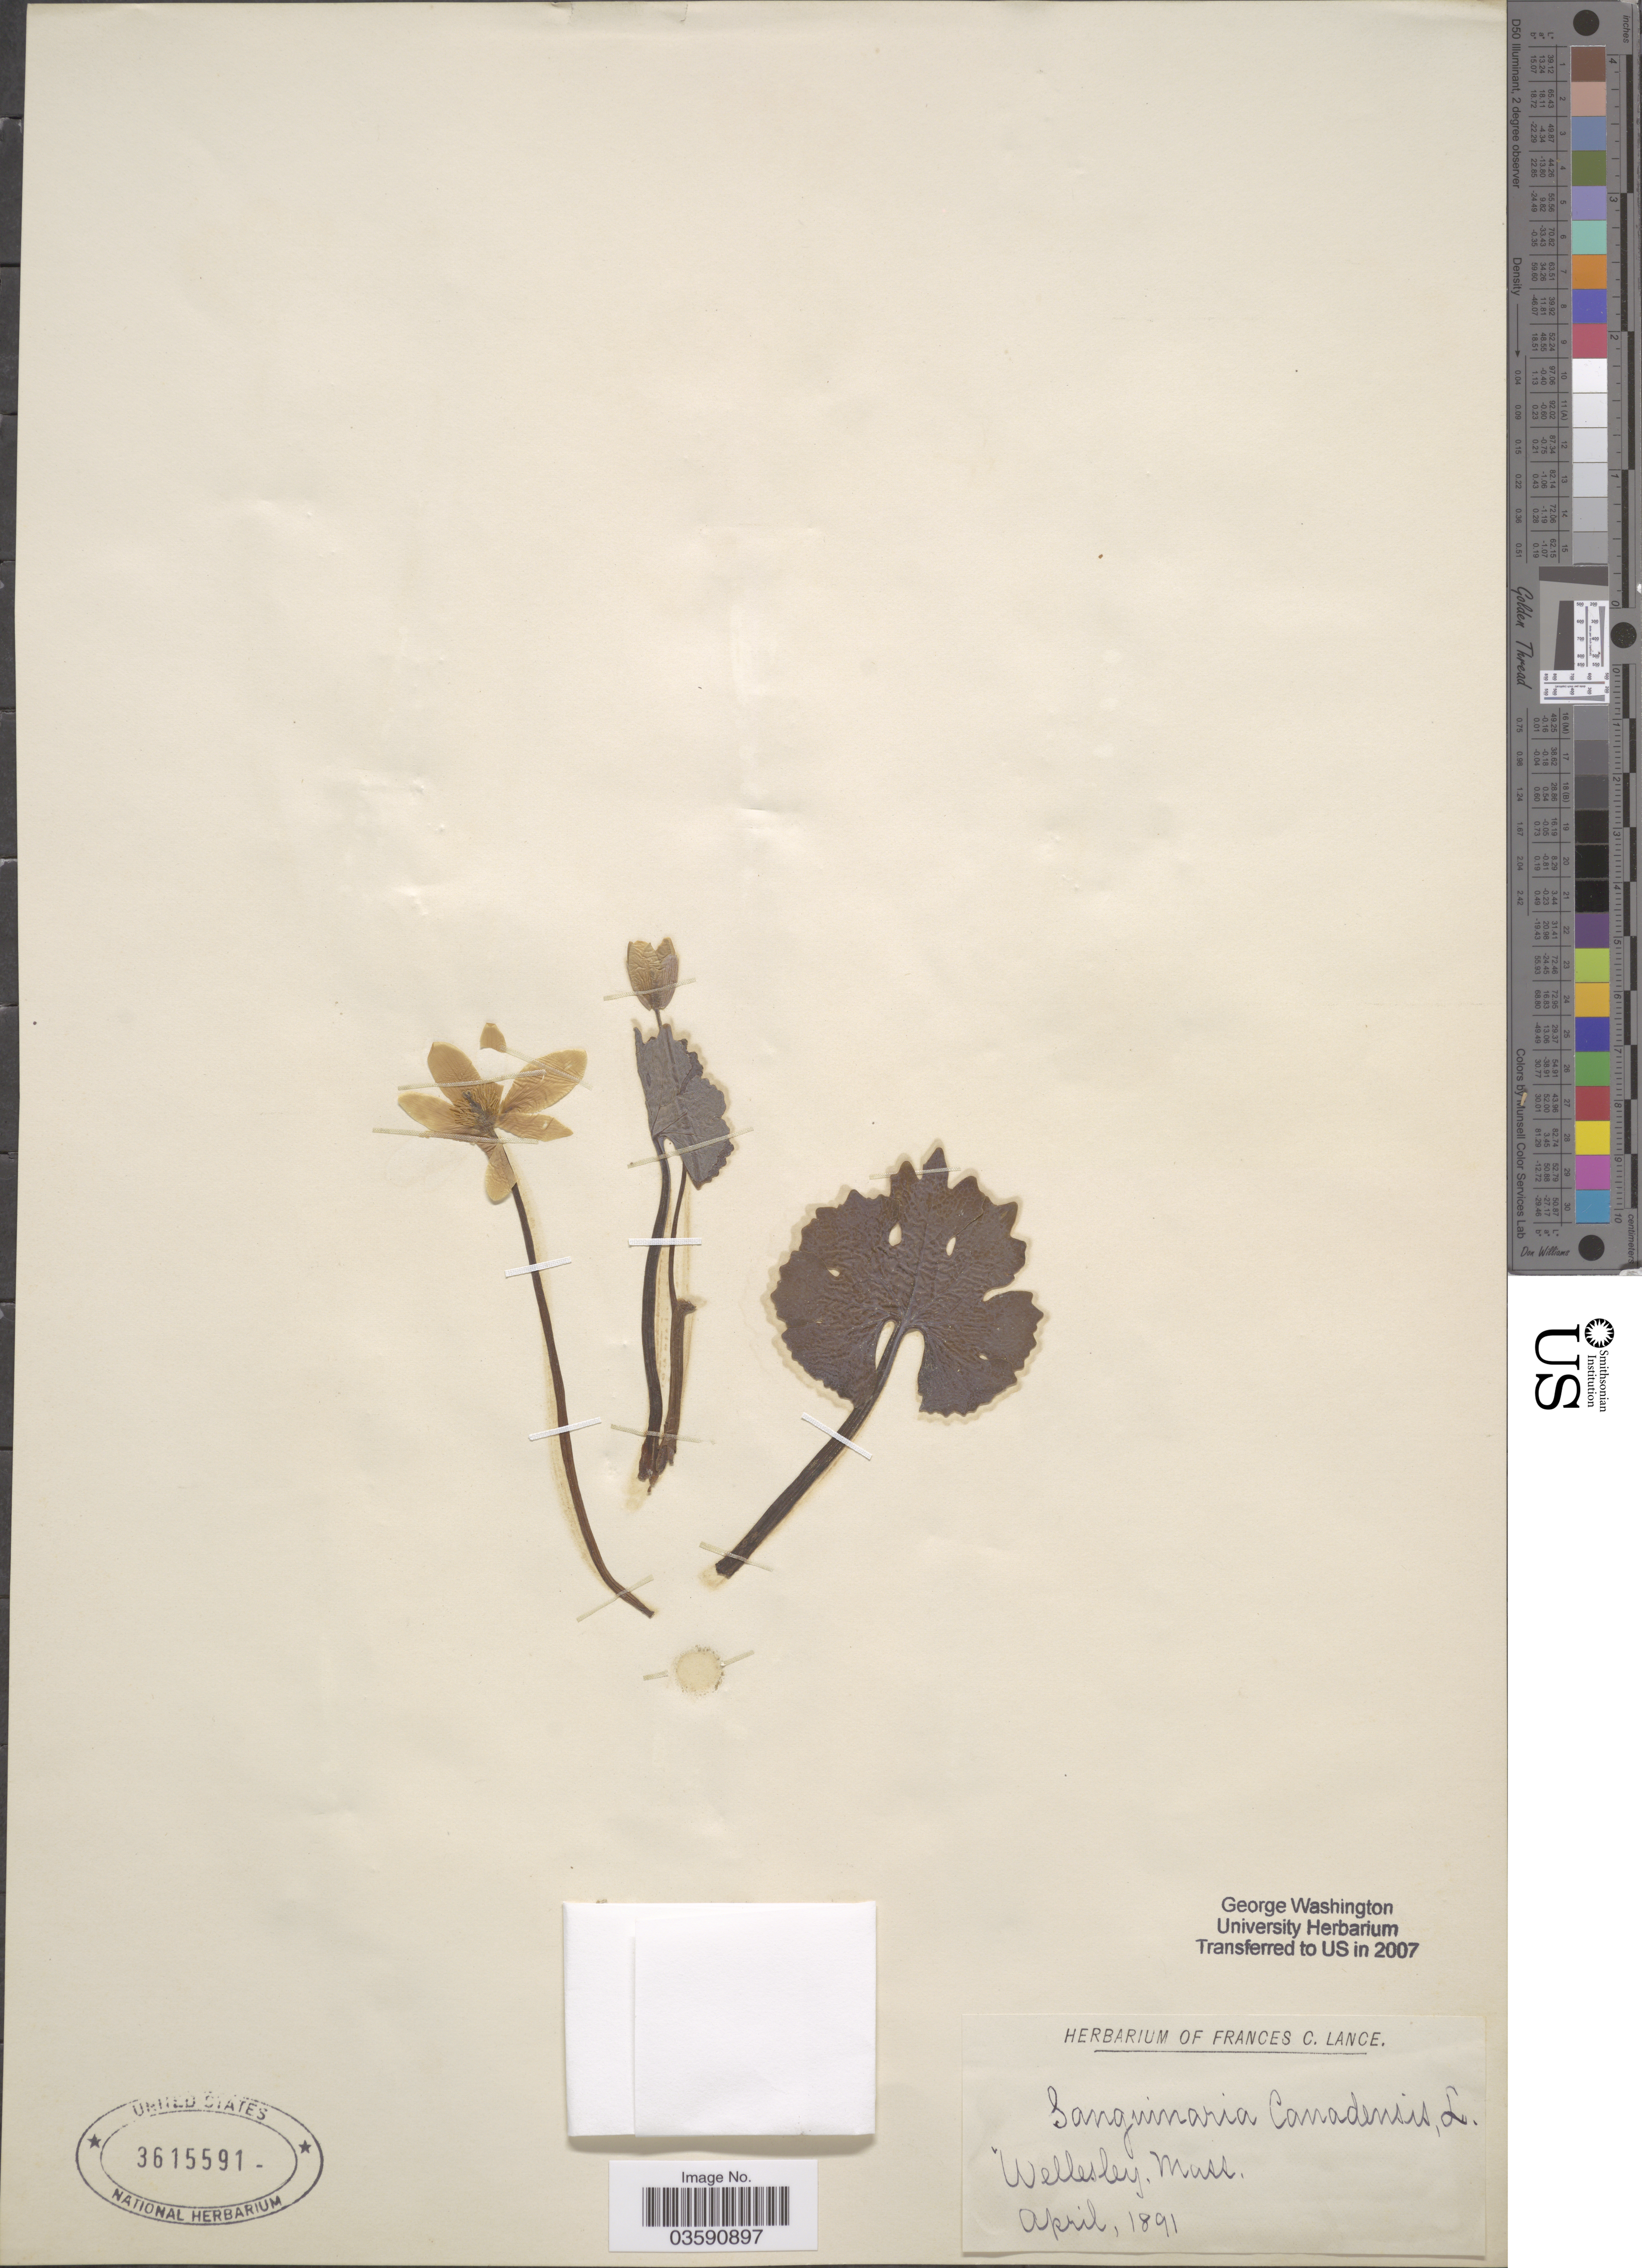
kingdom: Plantae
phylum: Tracheophyta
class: Magnoliopsida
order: Ranunculales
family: Papaveraceae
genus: Sanguinaria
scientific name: Sanguinaria canadensis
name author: L.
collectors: ex herb. Frances C. Lance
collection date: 1891-04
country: United States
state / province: Massachusetts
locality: Wellesley.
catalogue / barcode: US 3615591